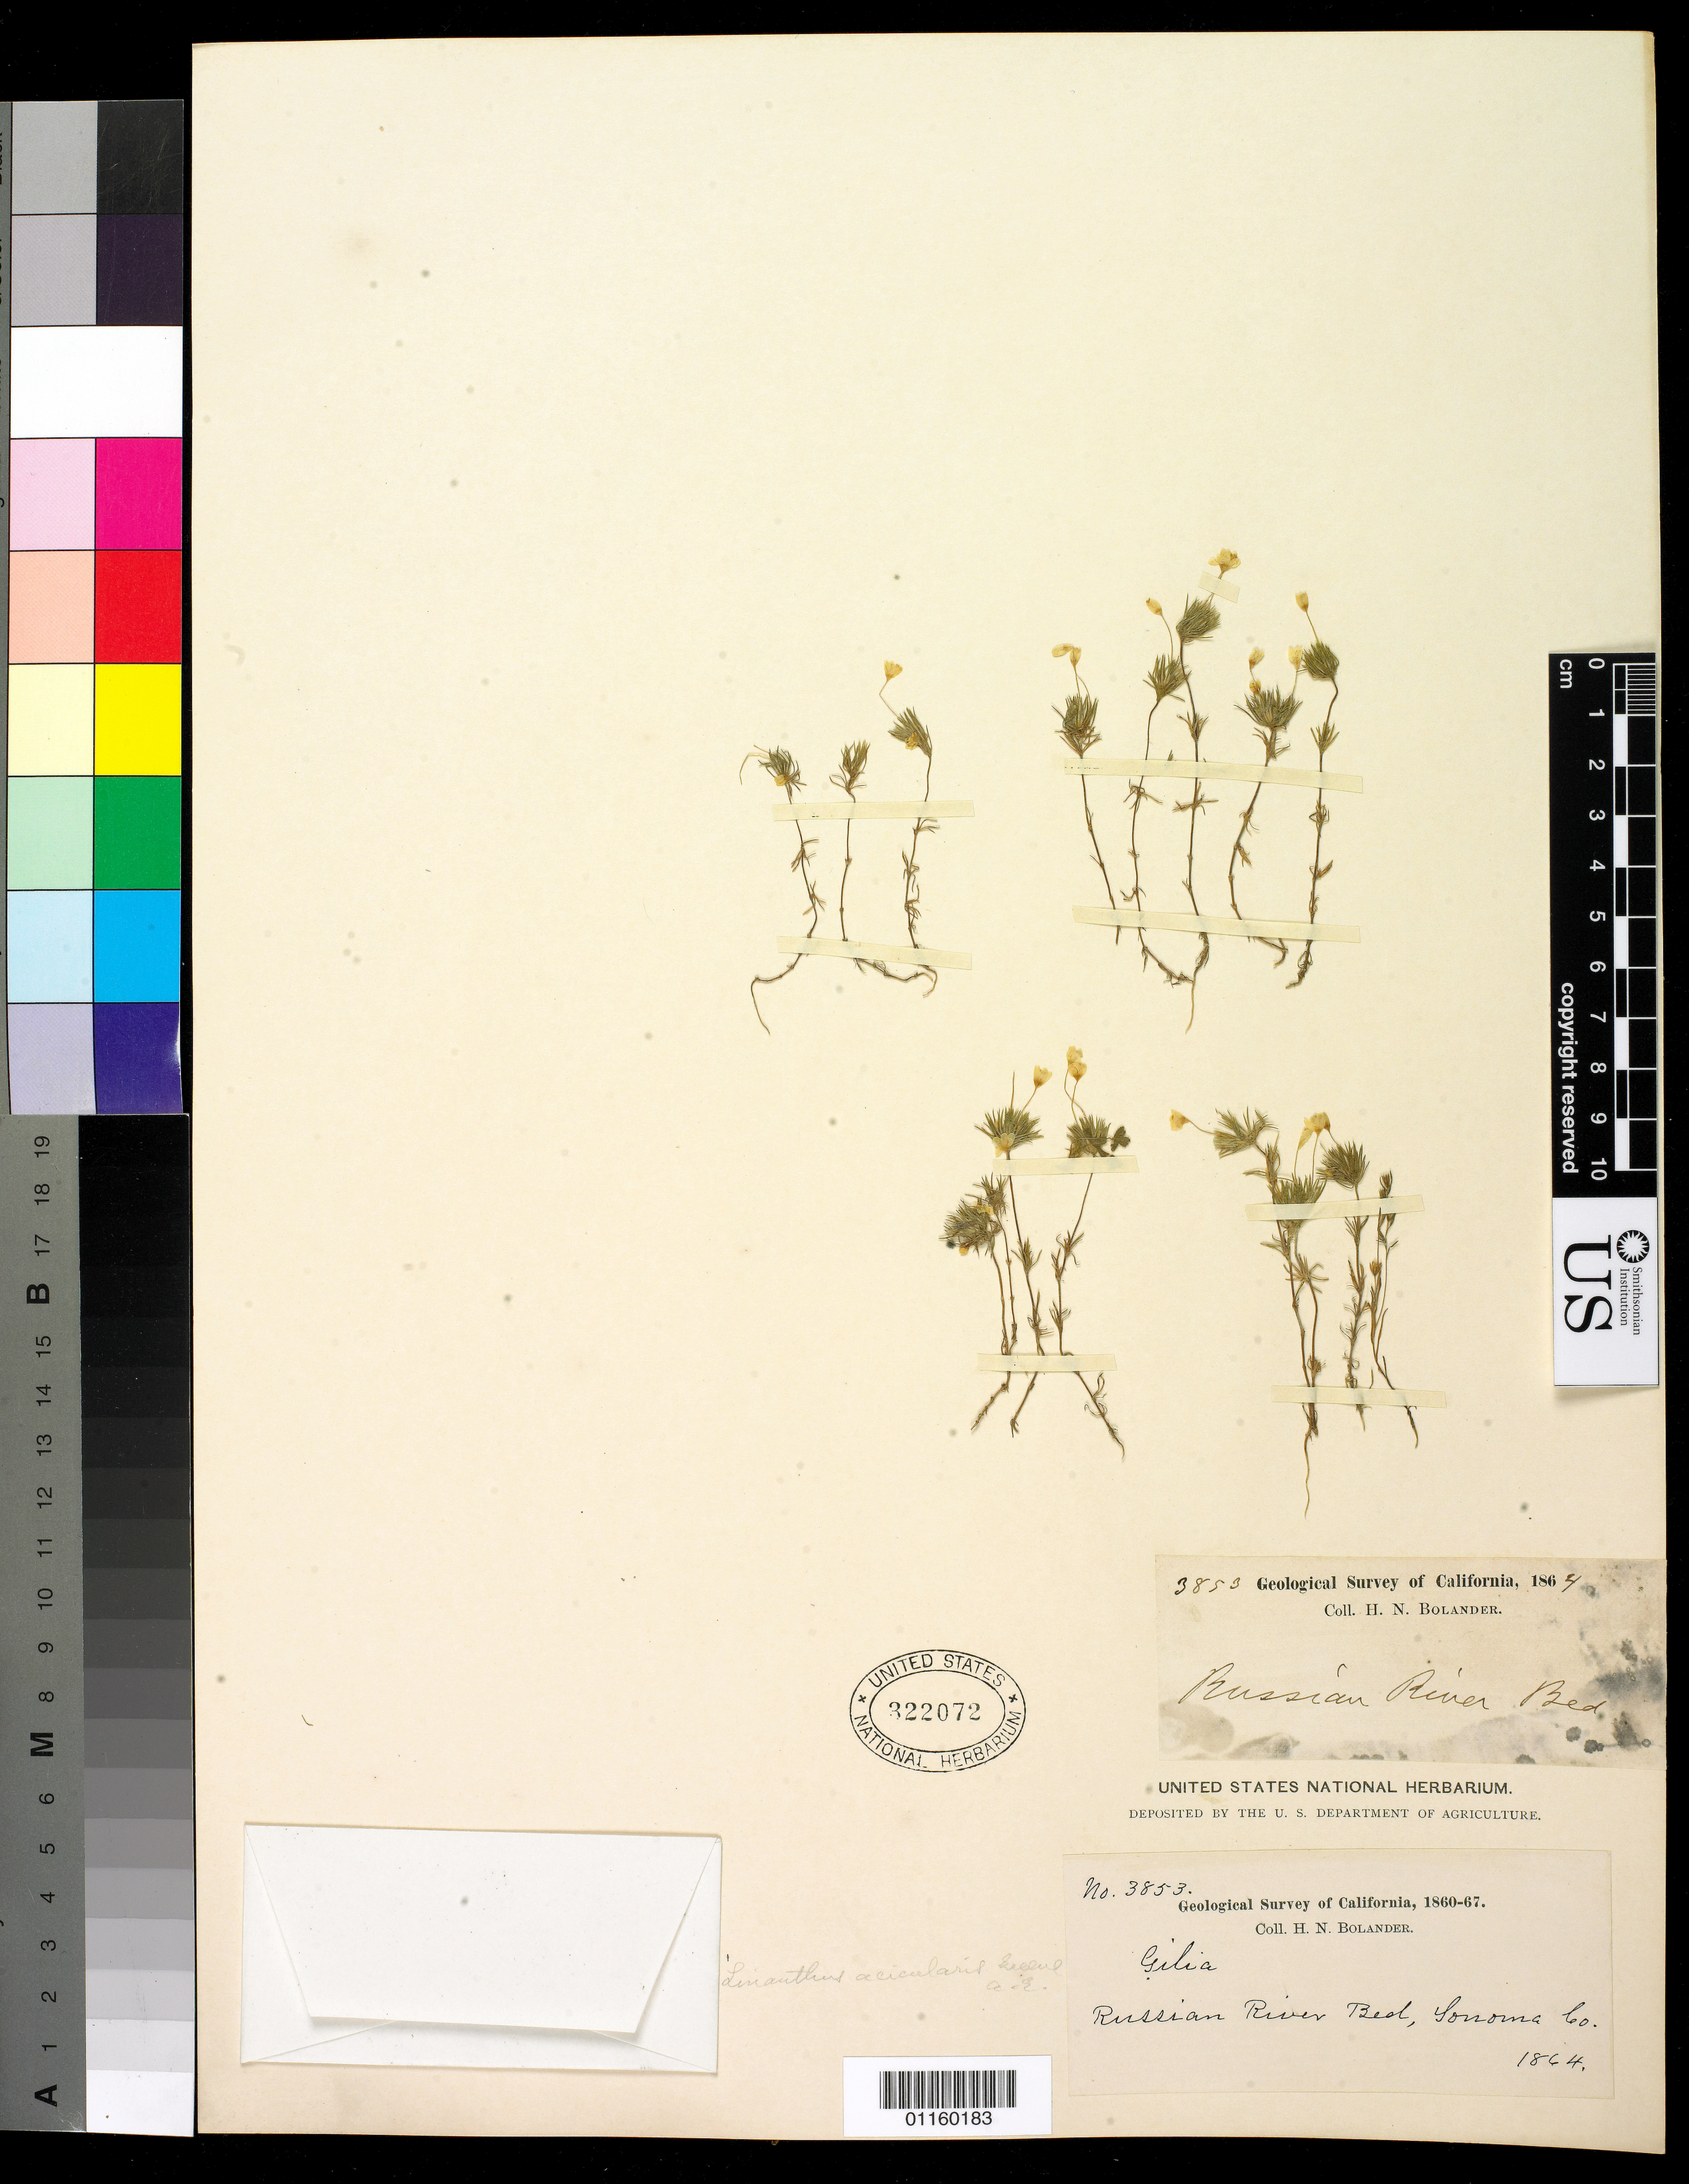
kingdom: Plantae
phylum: Tracheophyta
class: Magnoliopsida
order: Ericales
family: Polemoniaceae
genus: Leptosiphon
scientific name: Leptosiphon acicularis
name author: Jeps.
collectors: H. Bolander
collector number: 3853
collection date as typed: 1864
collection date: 1864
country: United States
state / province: California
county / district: Sonoma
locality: Russian River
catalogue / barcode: US 322072